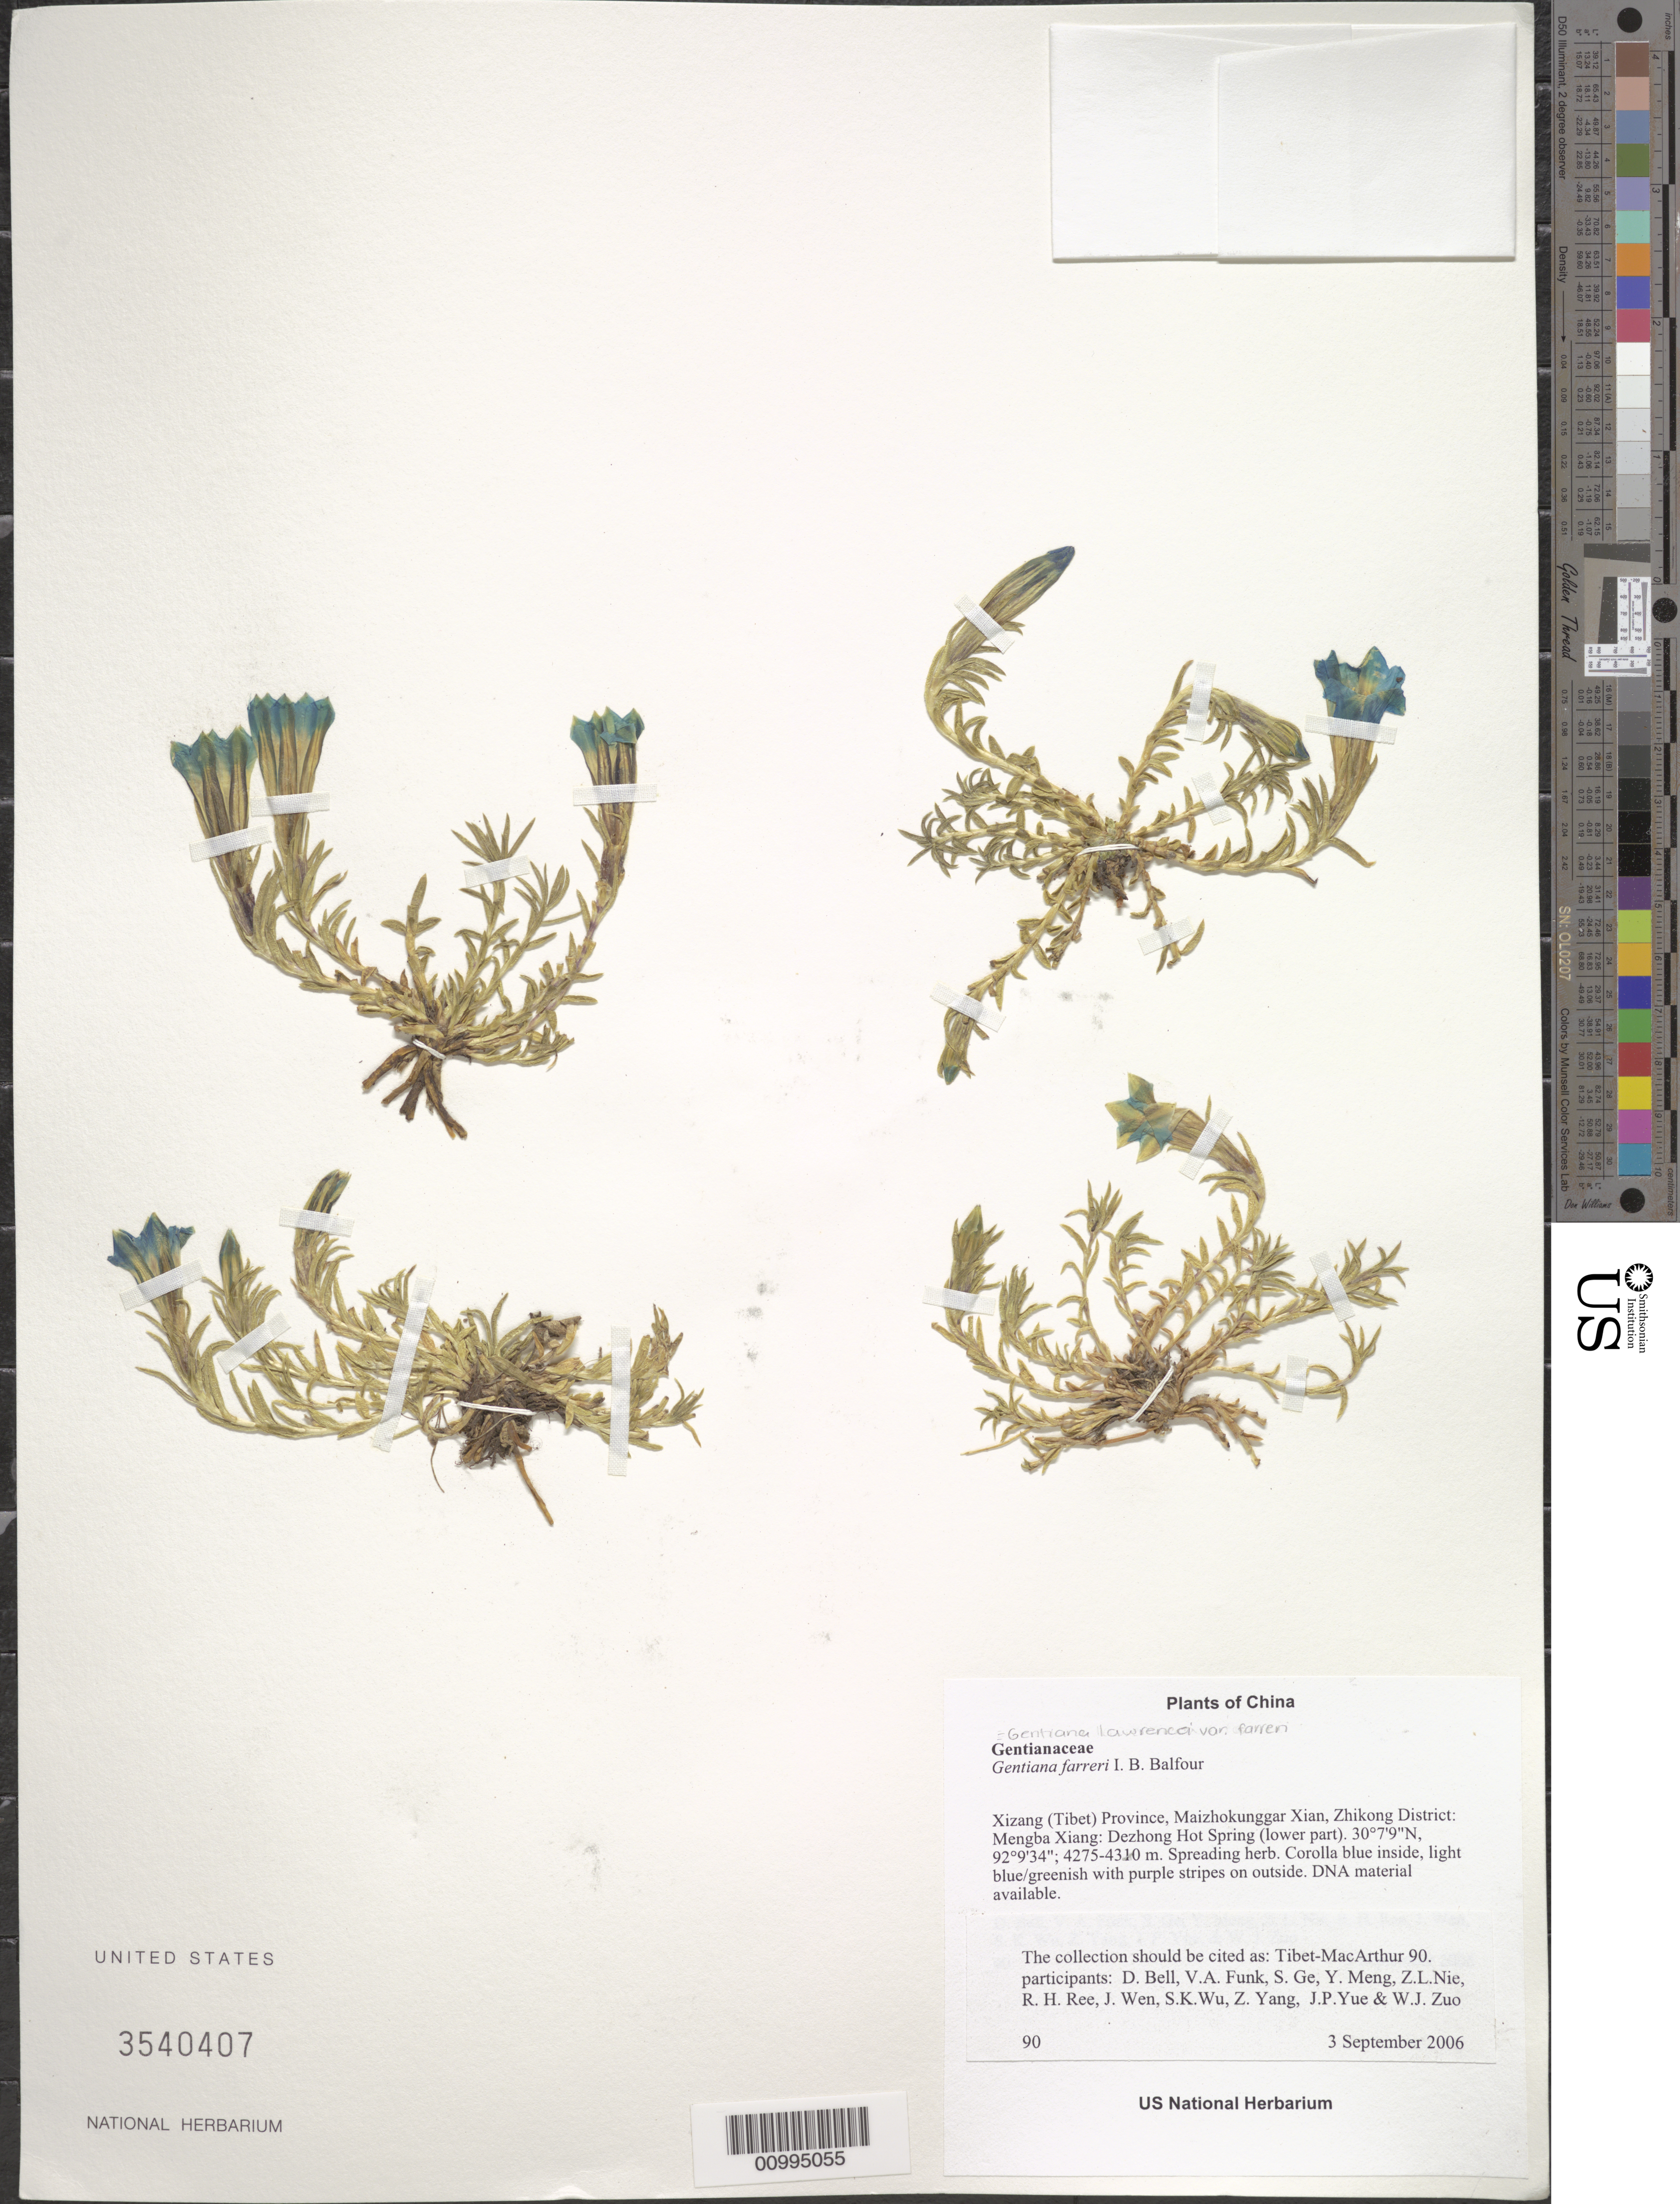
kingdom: Plantae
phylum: Tracheophyta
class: Magnoliopsida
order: Gentianales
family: Gentianaceae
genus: Gentiana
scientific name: Gentiana farreri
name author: Balf. f.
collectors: Tibet-MacArthur, D. A. Bell, V. Funk, S. Ge, Y. Meng, Z. Nie, R. Ree, J. Wen, S. K. Wu, Z. Yang, J. Yue & W. Zuo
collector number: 90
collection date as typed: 03 Sep 2006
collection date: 2006-09-03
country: China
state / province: Xizang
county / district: Maizhokunggar Xian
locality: Zhikong District: Mengba Xiang:Dezhong Hot Spring (lower part).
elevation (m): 4275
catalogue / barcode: US 3540407